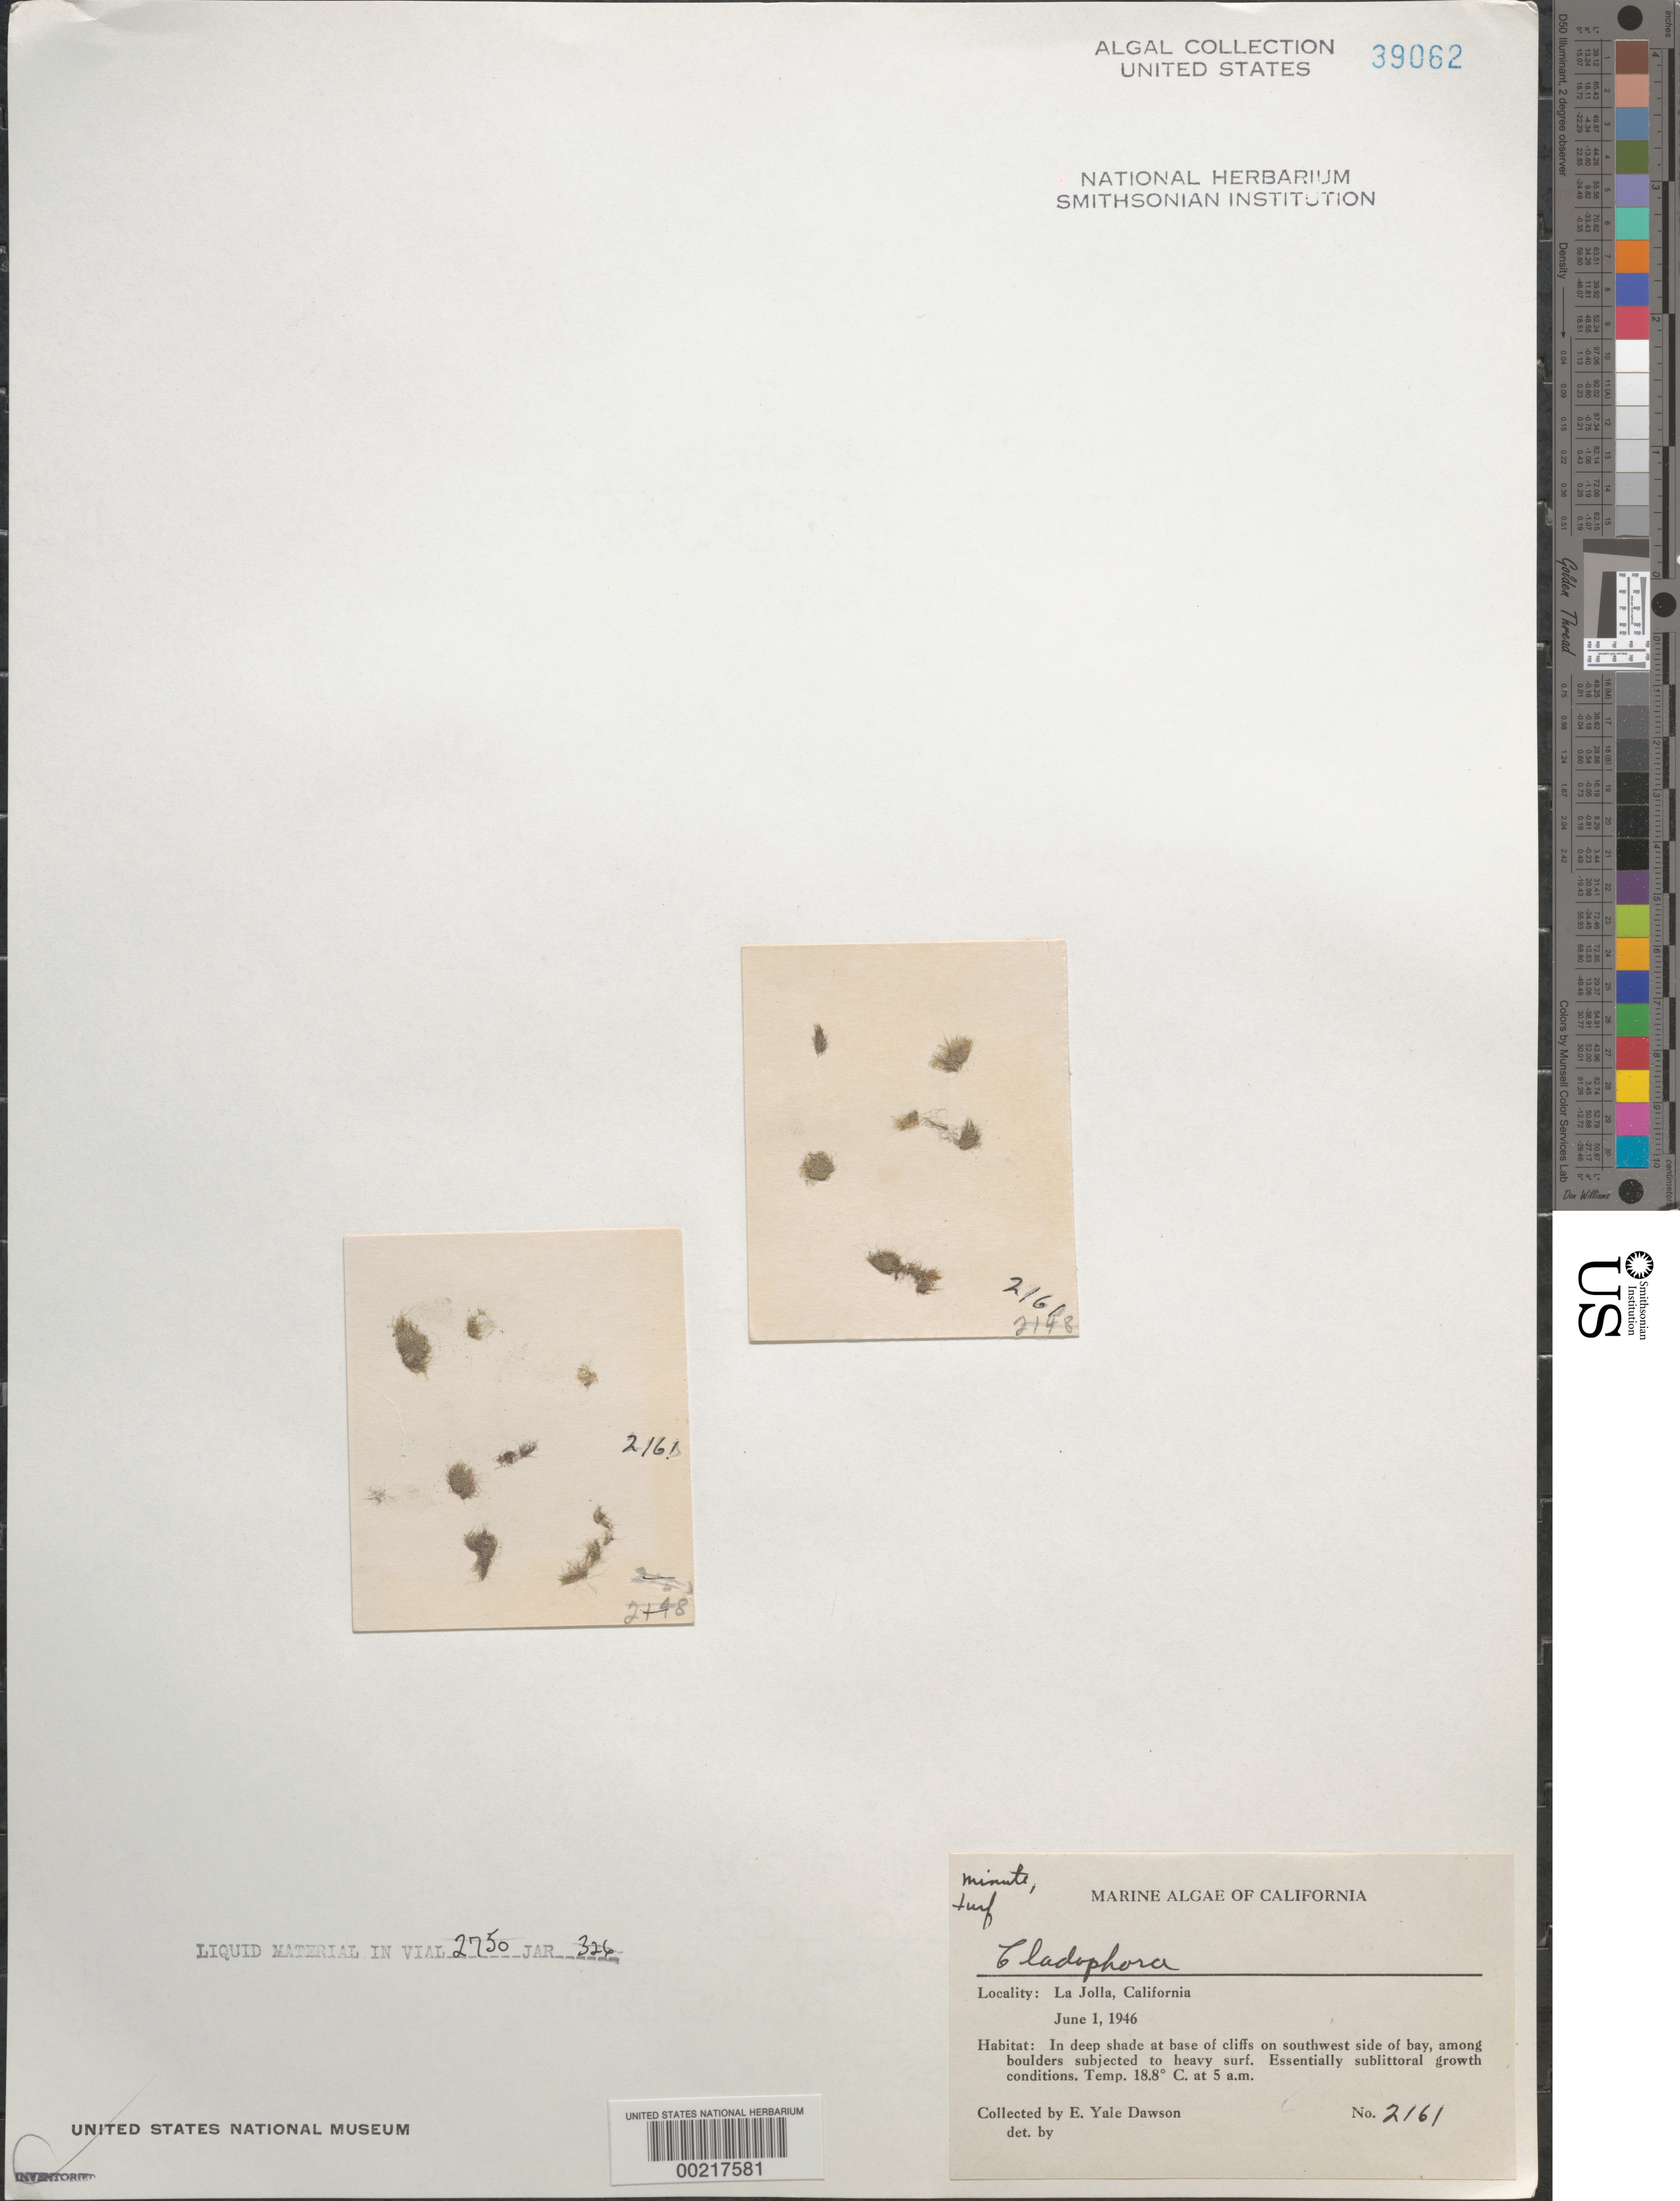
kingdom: Plantae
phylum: Chlorophyta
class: Ulvophyceae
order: Cladophorales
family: Cladophoraceae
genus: Cladophora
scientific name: Cladophora sp.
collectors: E. Y. Dawson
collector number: EYD 2161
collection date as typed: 01 Jun 1946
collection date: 1946-06-01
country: United States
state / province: California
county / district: San Diego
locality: La Jolla, southwest La Jolla Bay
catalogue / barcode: US 39062